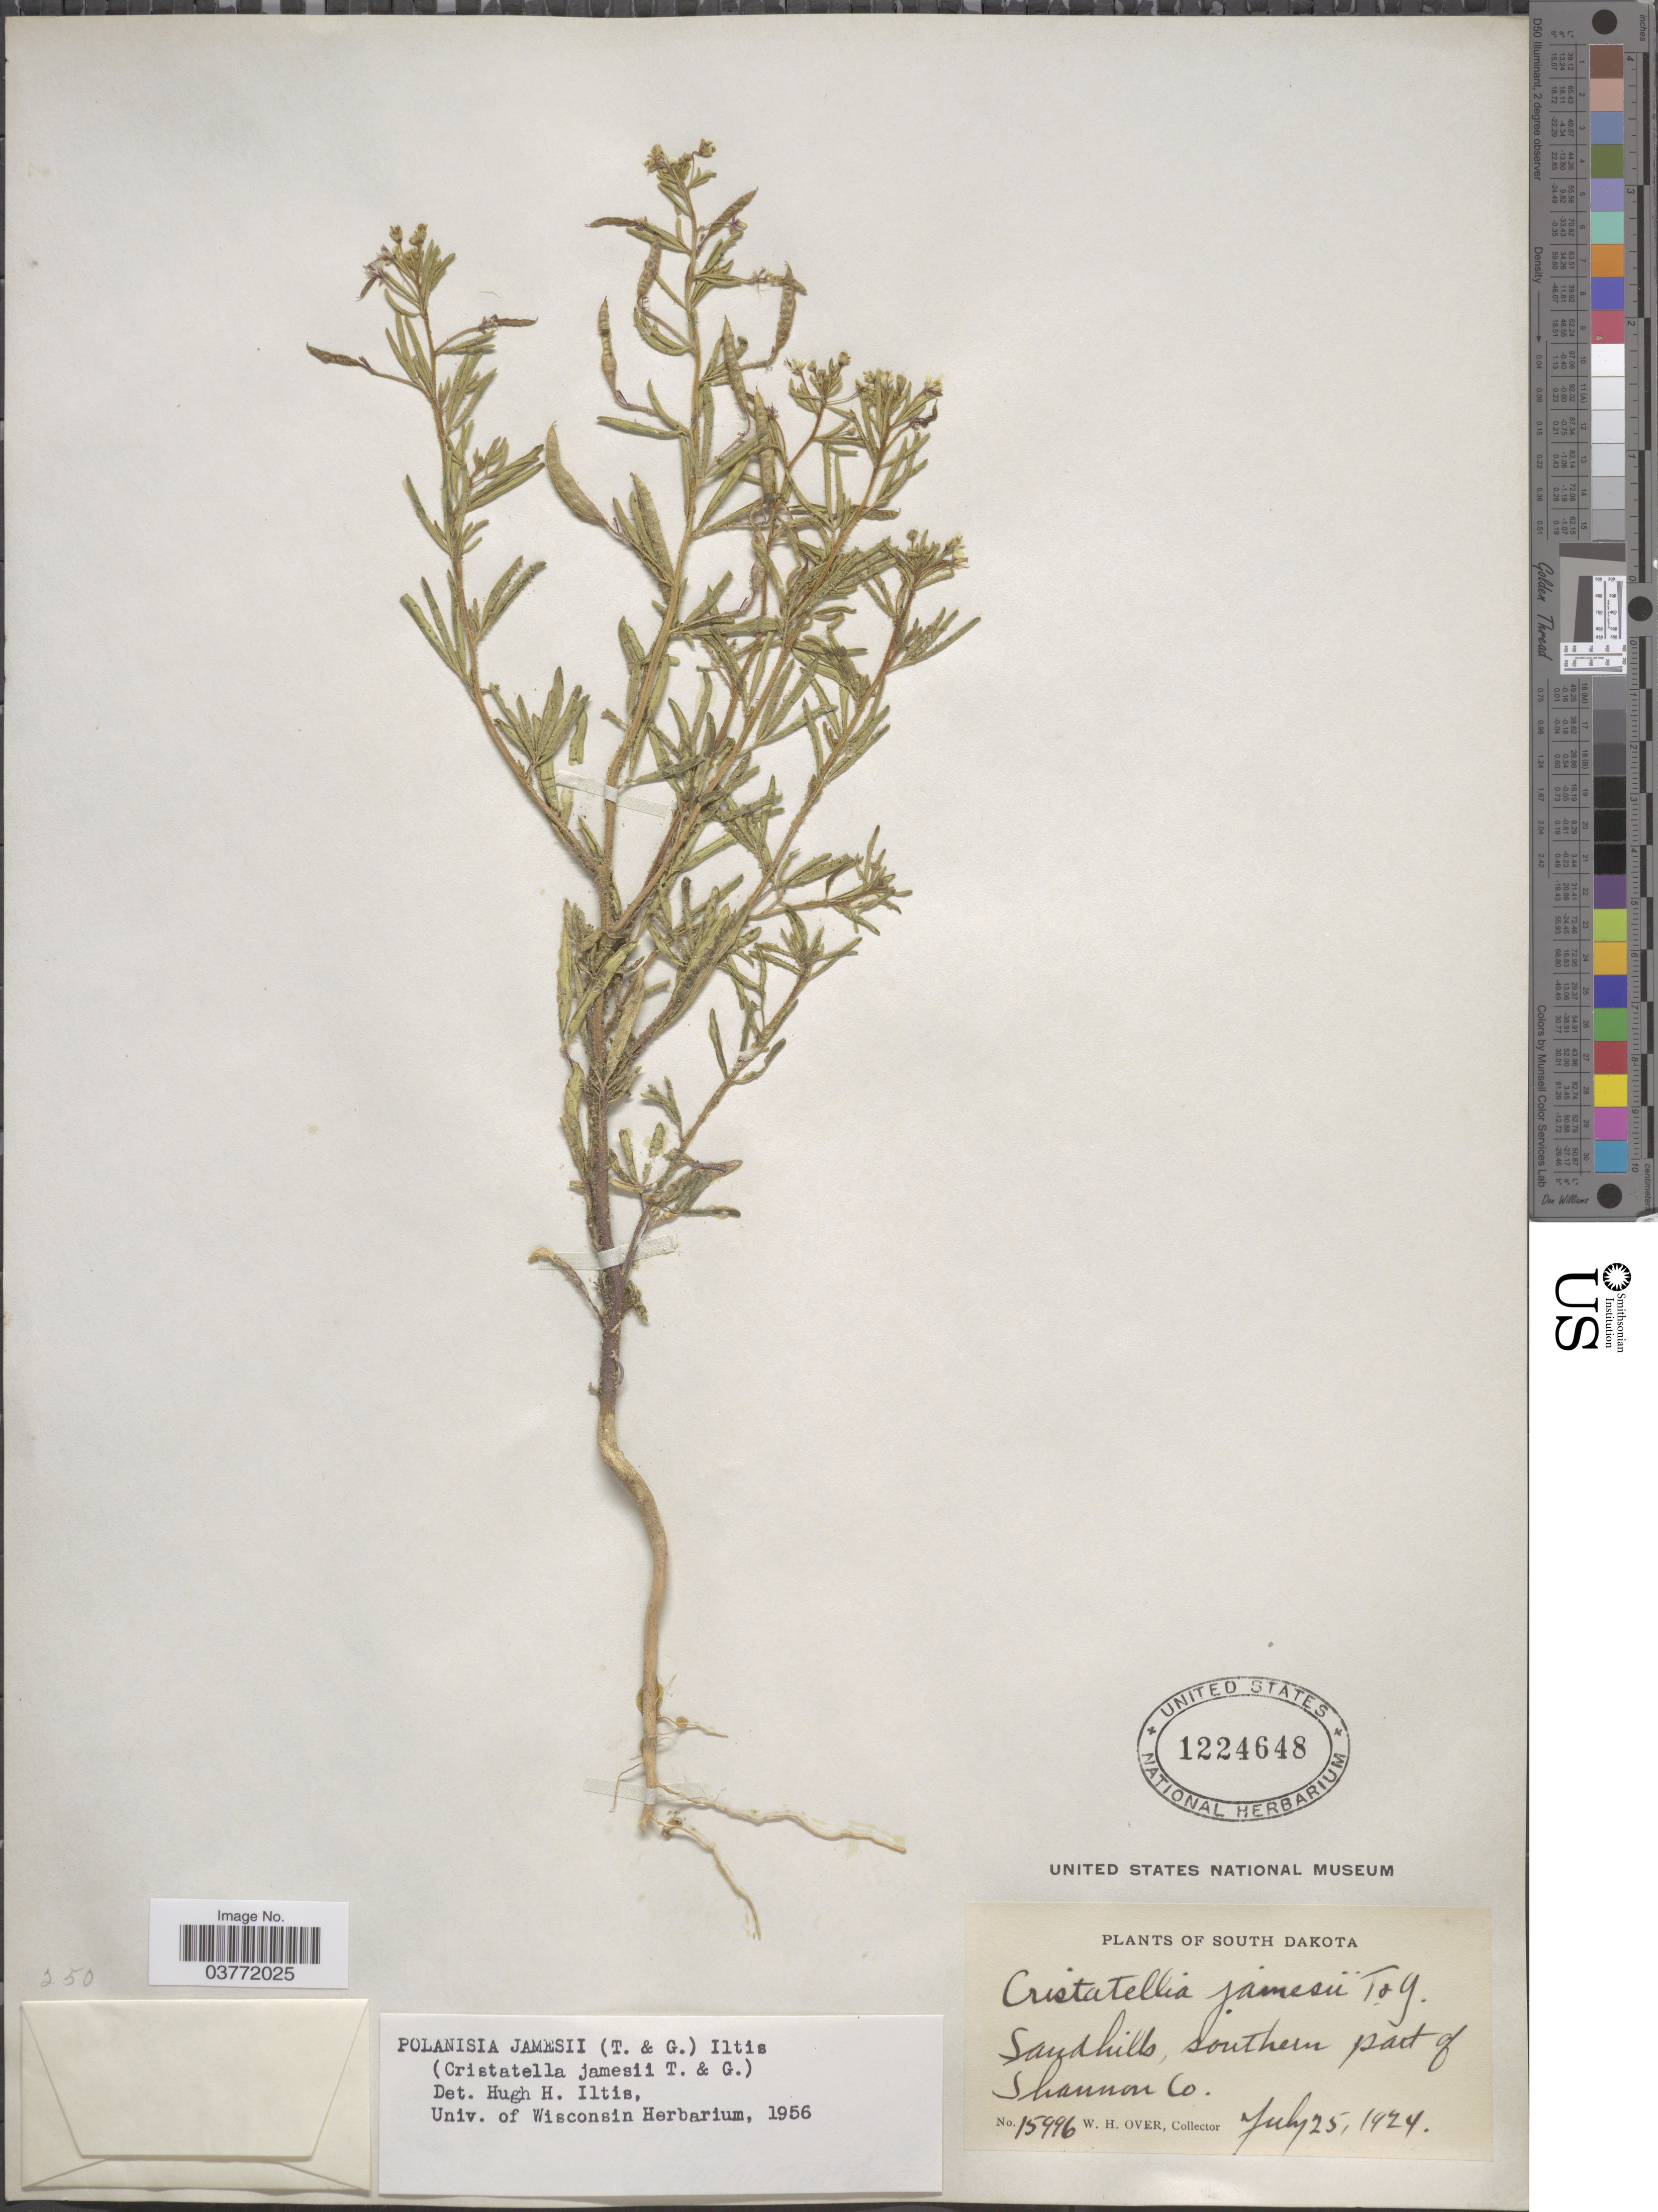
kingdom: Plantae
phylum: Tracheophyta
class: Magnoliopsida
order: Brassicales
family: Cleomaceae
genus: Polanisia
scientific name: Polanisia jamesii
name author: (Torr. & A. Gray) Iltis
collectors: W. Over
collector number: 15996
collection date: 1924-07-25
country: United States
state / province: South Dakota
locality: Southern part of Shannon Co.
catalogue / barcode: US 1224648